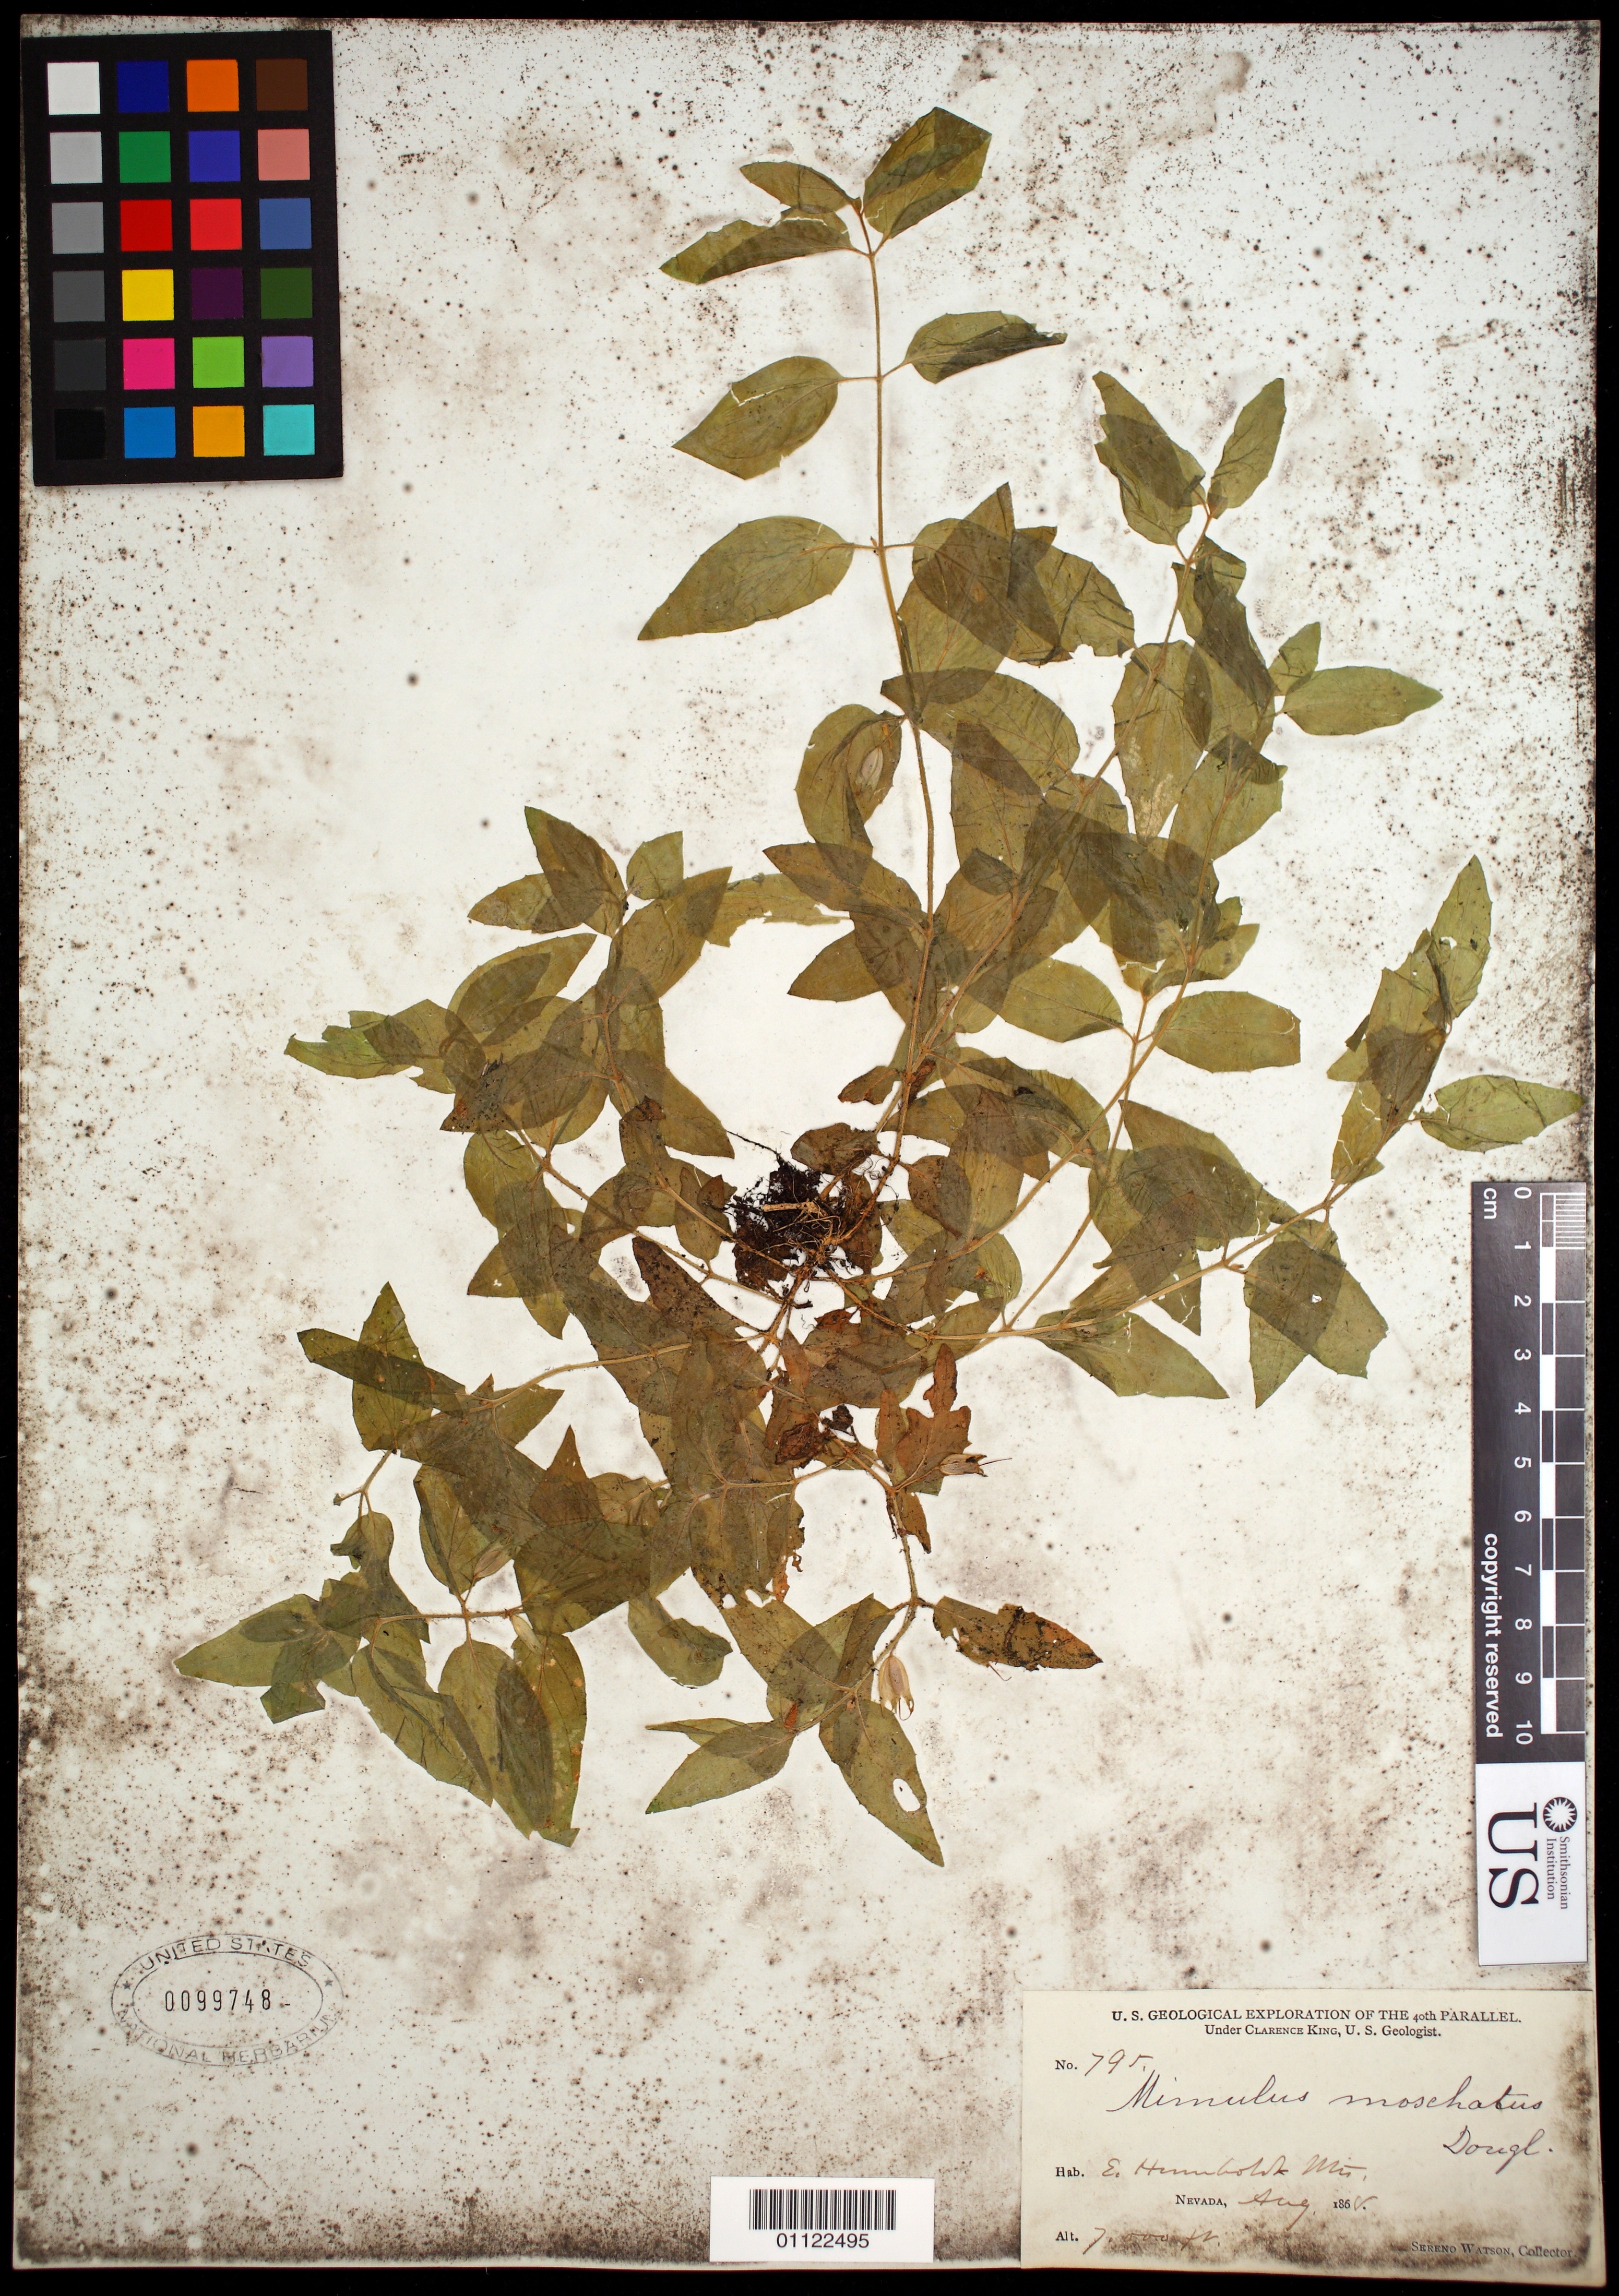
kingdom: Plantae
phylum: Tracheophyta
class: Magnoliopsida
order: Lamiales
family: Phrymaceae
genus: Mimulus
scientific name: Mimulus moschatus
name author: Douglas ex Lindl.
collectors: S. Watson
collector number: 795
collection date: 1868-08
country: United States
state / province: Nevada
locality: E. Humboldt Mts.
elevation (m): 2134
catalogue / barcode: US 99748